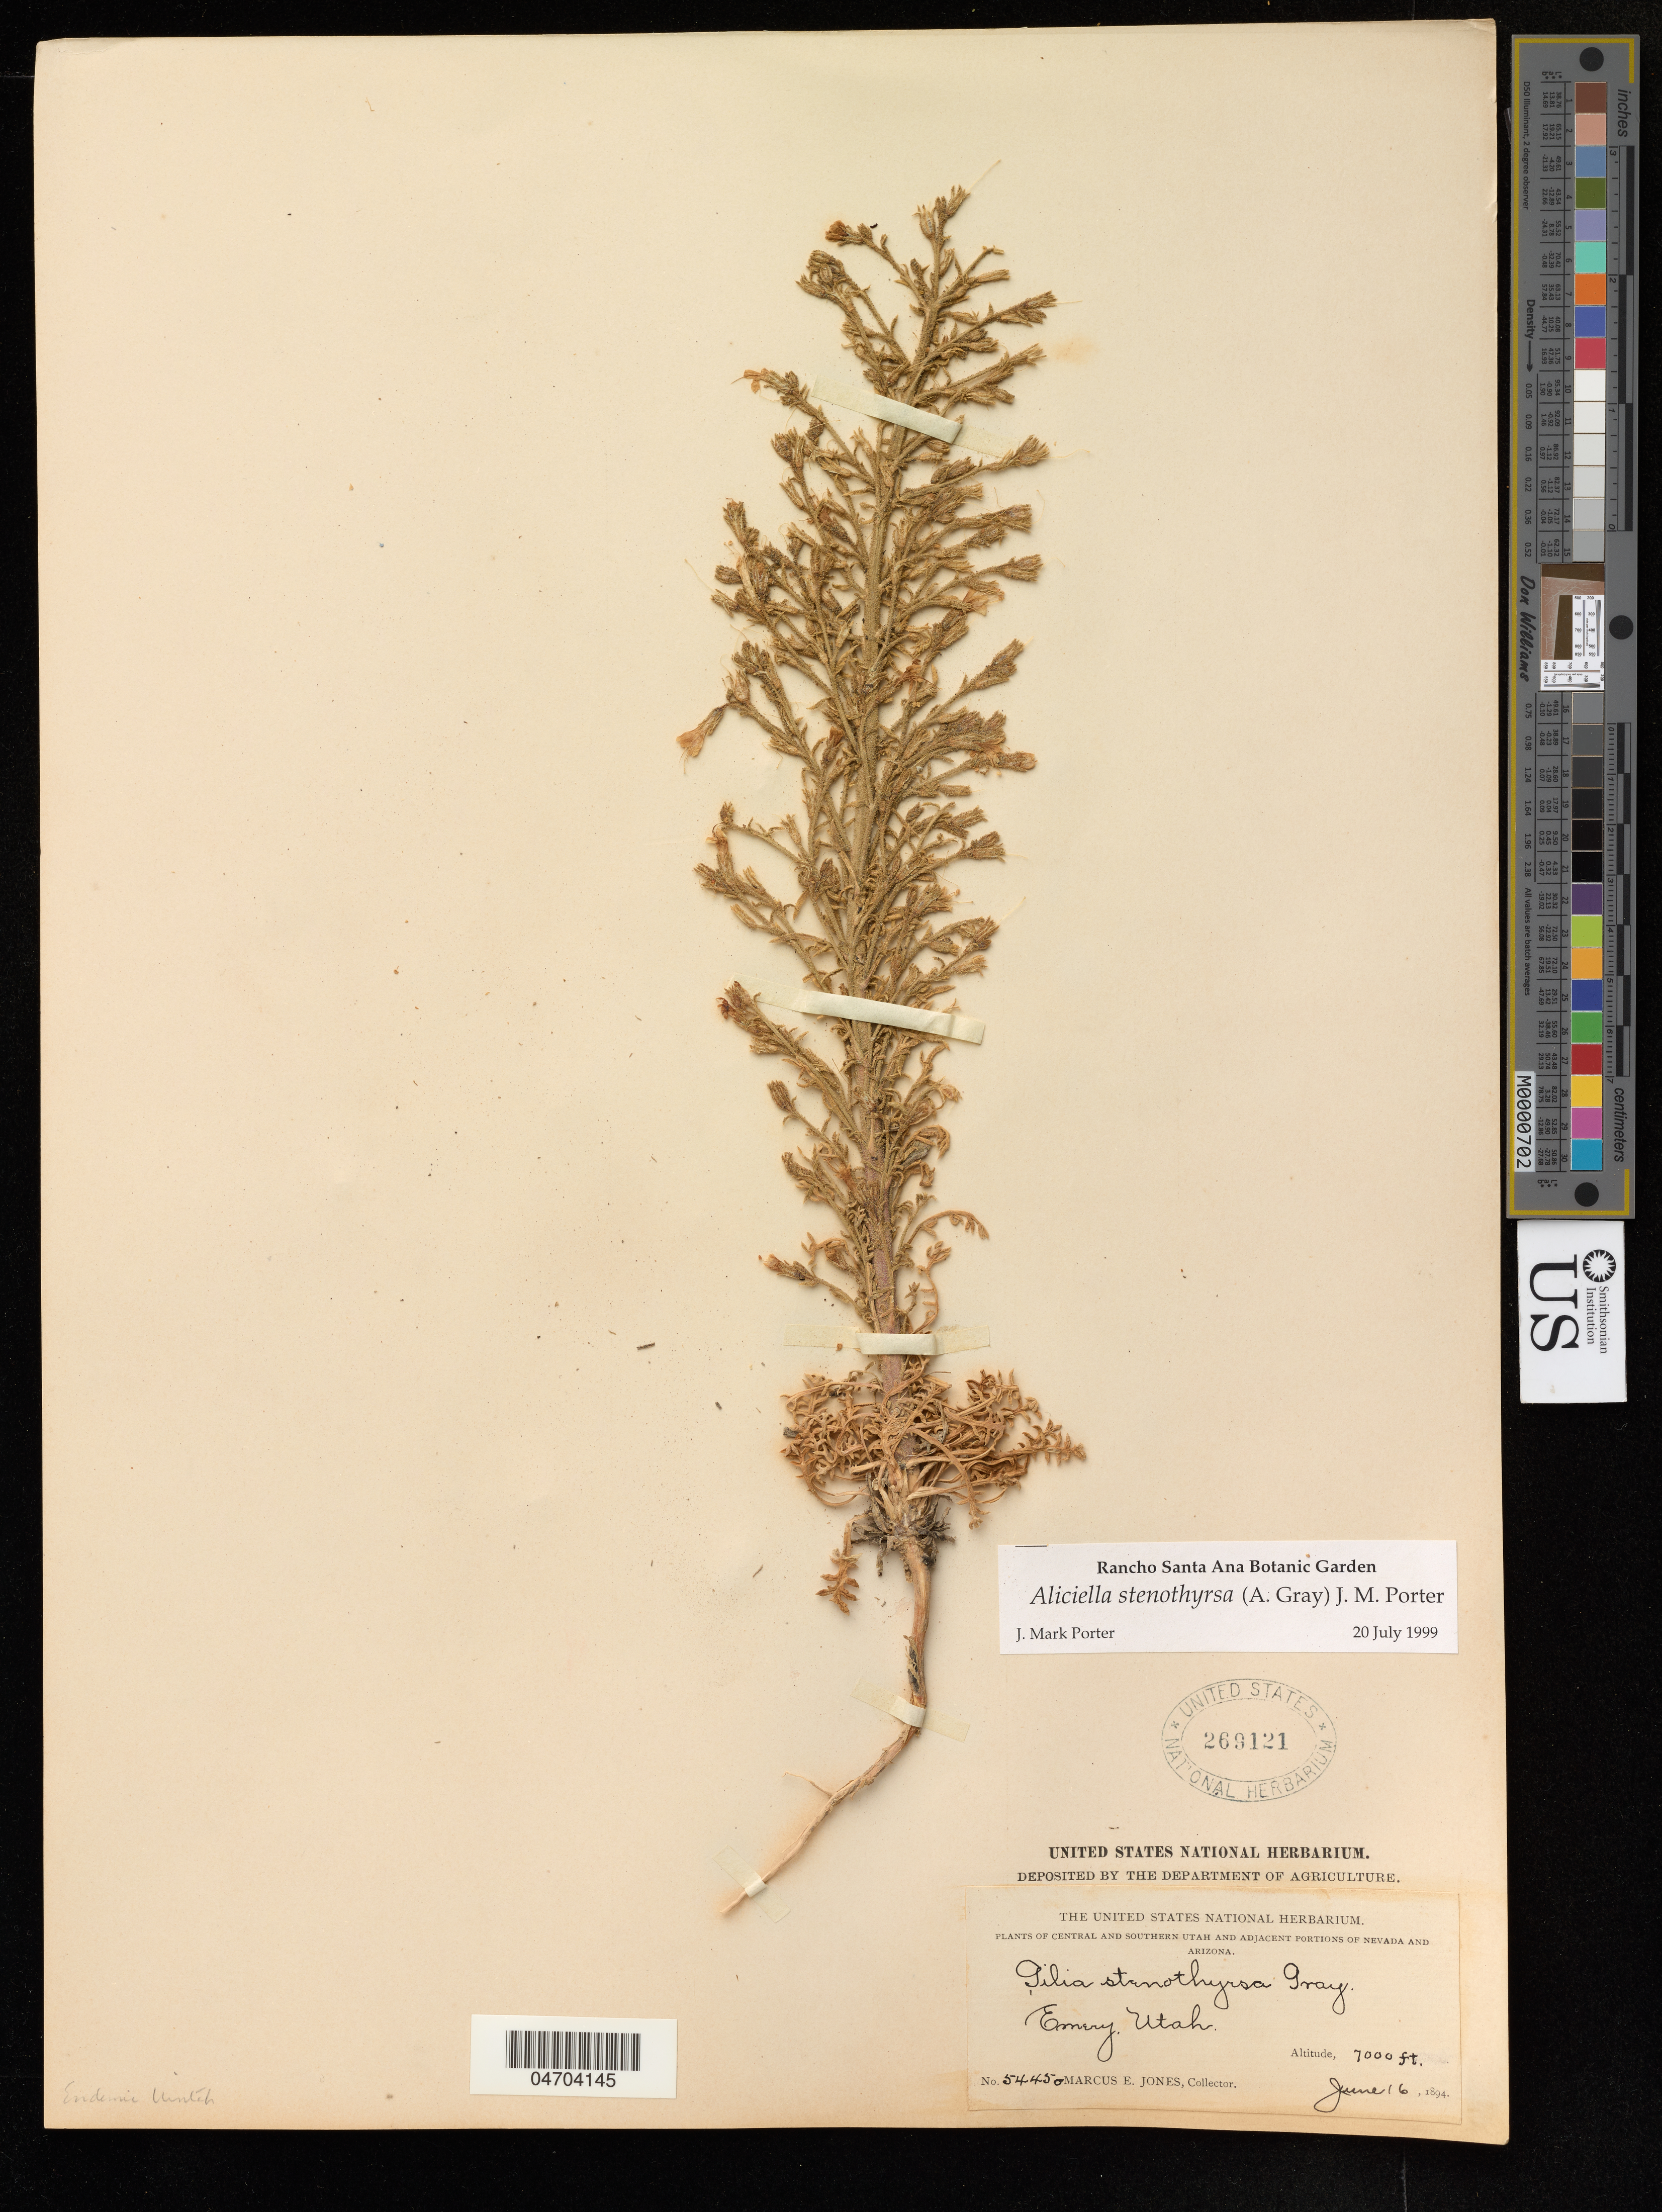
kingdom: Plantae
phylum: Tracheophyta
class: Magnoliopsida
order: Ericales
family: Polemoniaceae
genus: Aliciella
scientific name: Aliciella stenothyrsa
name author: (A. Gray) J.M. Porter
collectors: M. E. Jones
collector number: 5445o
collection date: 1894-06-16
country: United States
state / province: Utah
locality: Central and Southern Utah and adjacent portions of Nevada and Arizona. Emery.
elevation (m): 2134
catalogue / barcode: US 269121